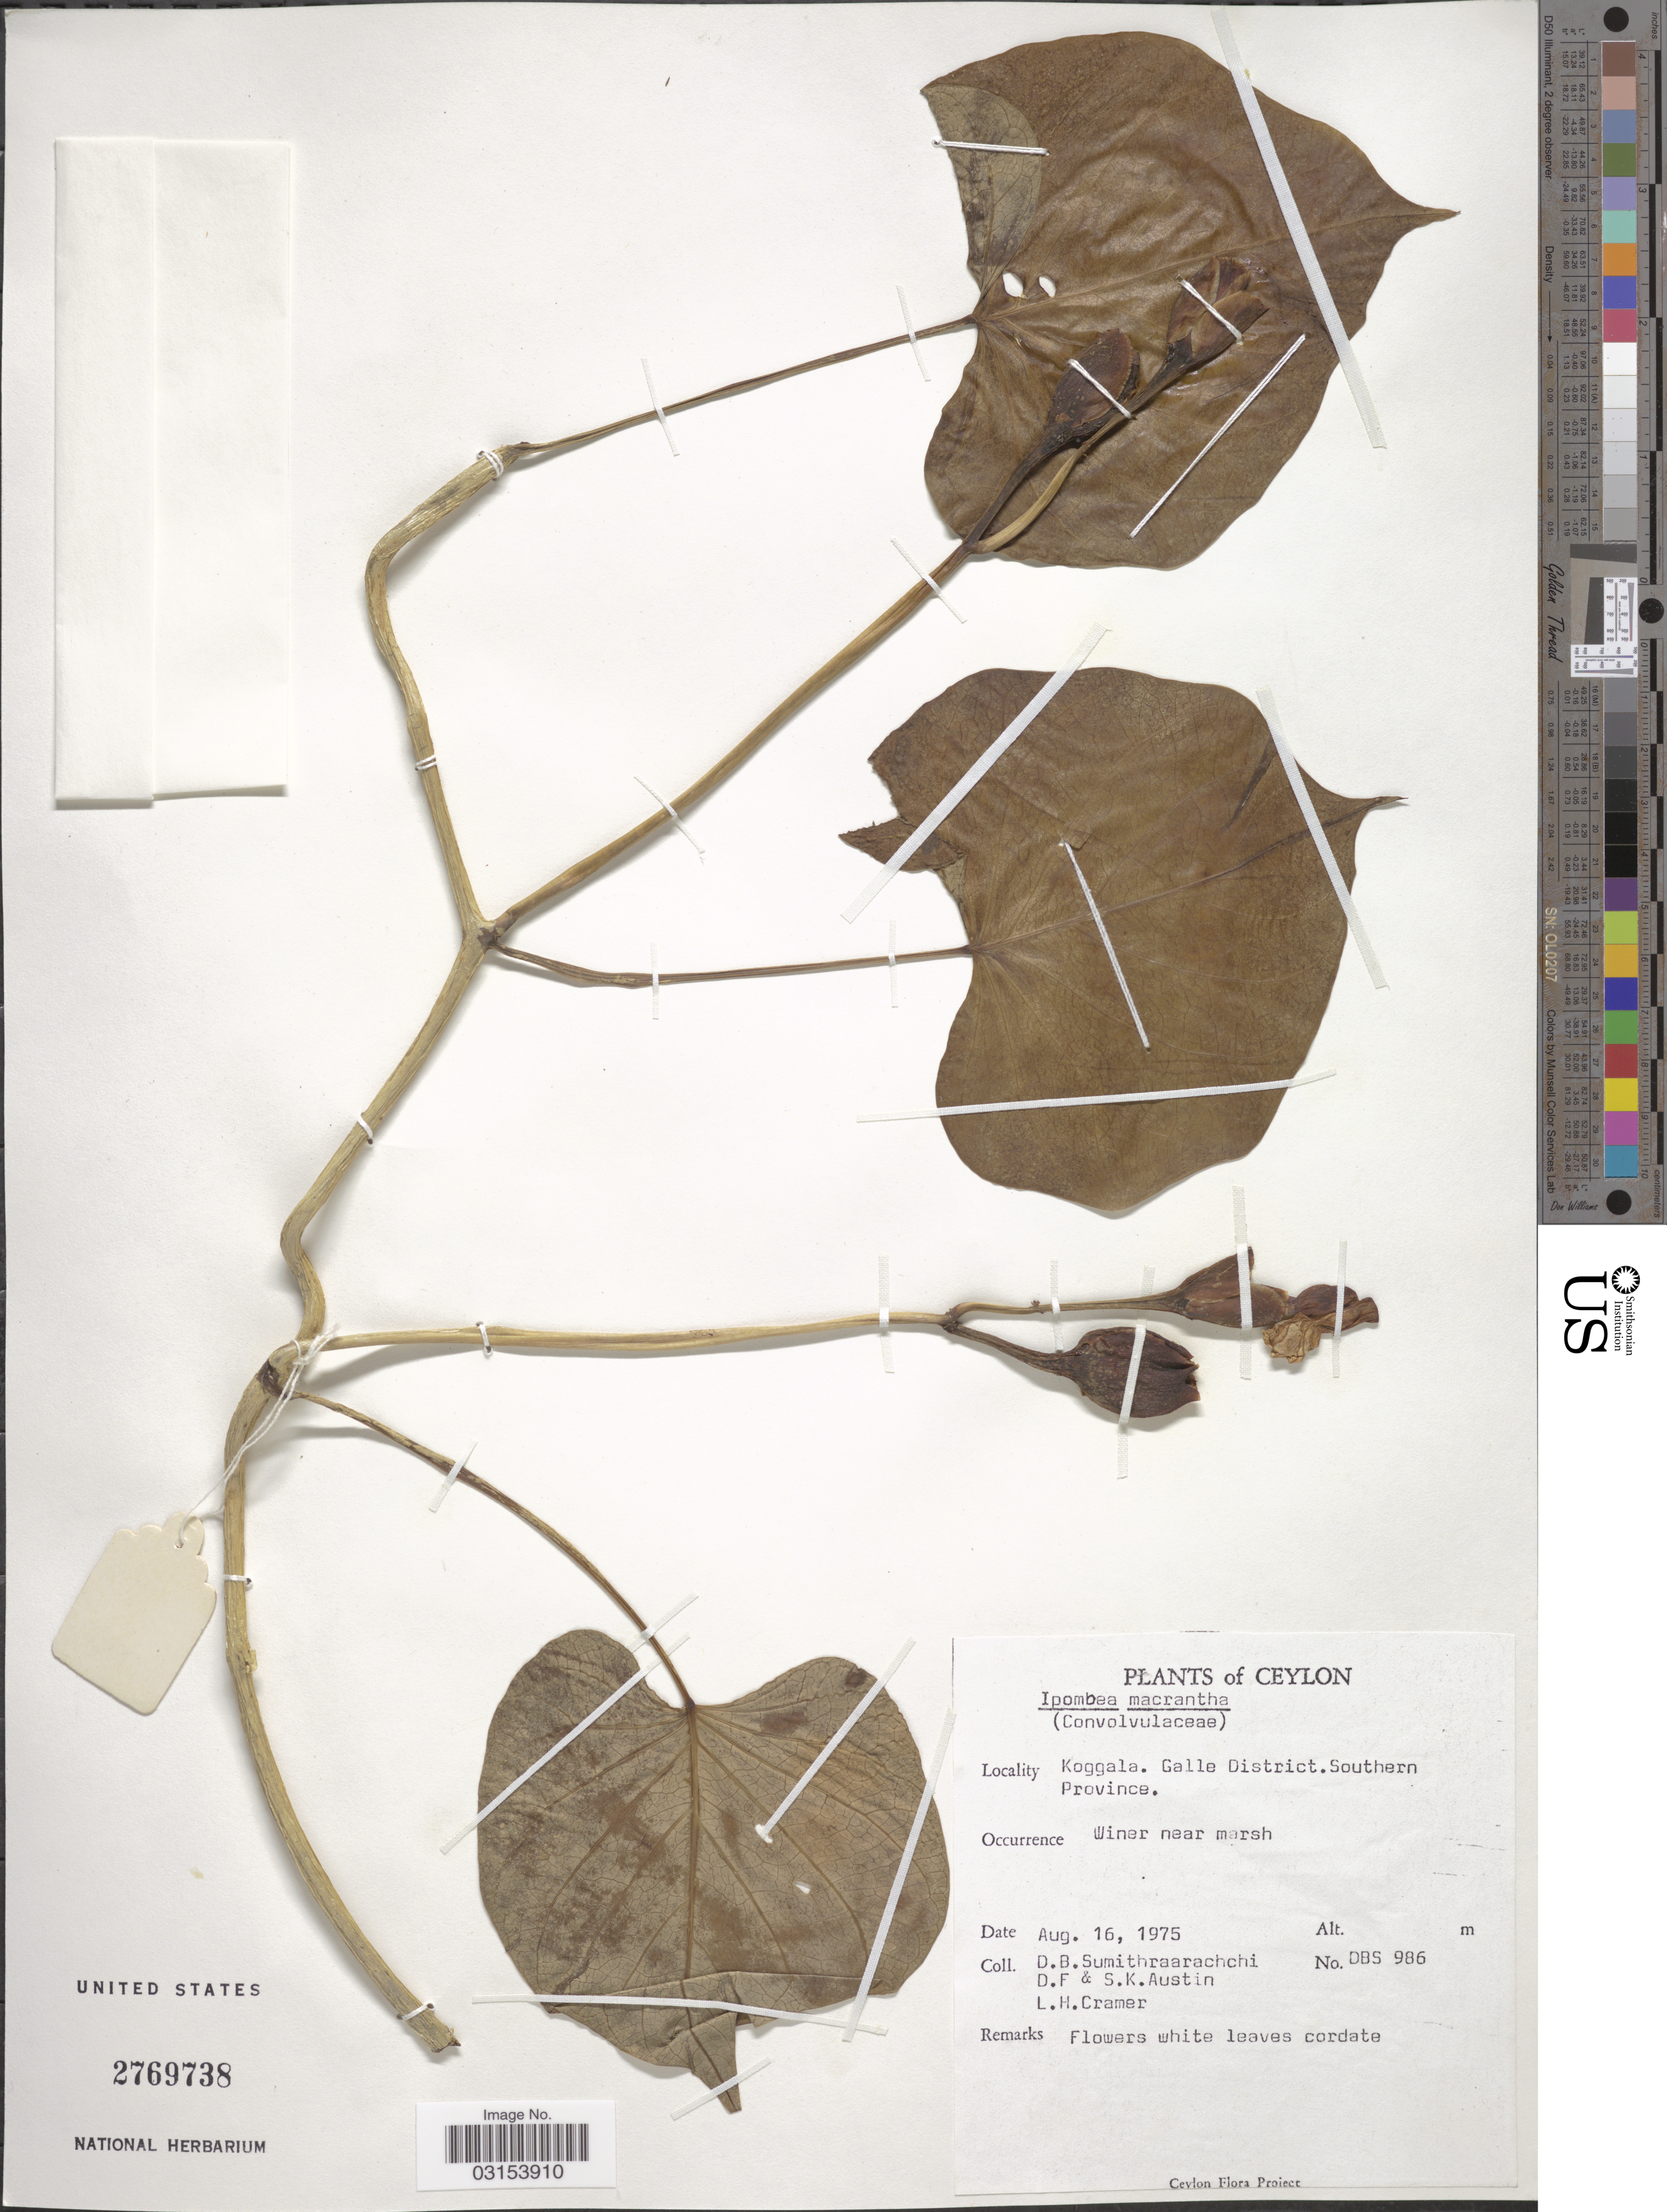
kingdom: Plantae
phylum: Tracheophyta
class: Magnoliopsida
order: Solanales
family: Convolvulaceae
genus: Ipomoea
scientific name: Ipomoea macrantha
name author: Roem. & Schult.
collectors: D. B. Sumithraarachchi, D. Austin, S. Austin & L. H. Cramer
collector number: DBS986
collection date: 1975-08-16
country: Sri Lanka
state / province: Southern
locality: Ceylon. Koggala. Galle District.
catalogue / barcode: US 2769738